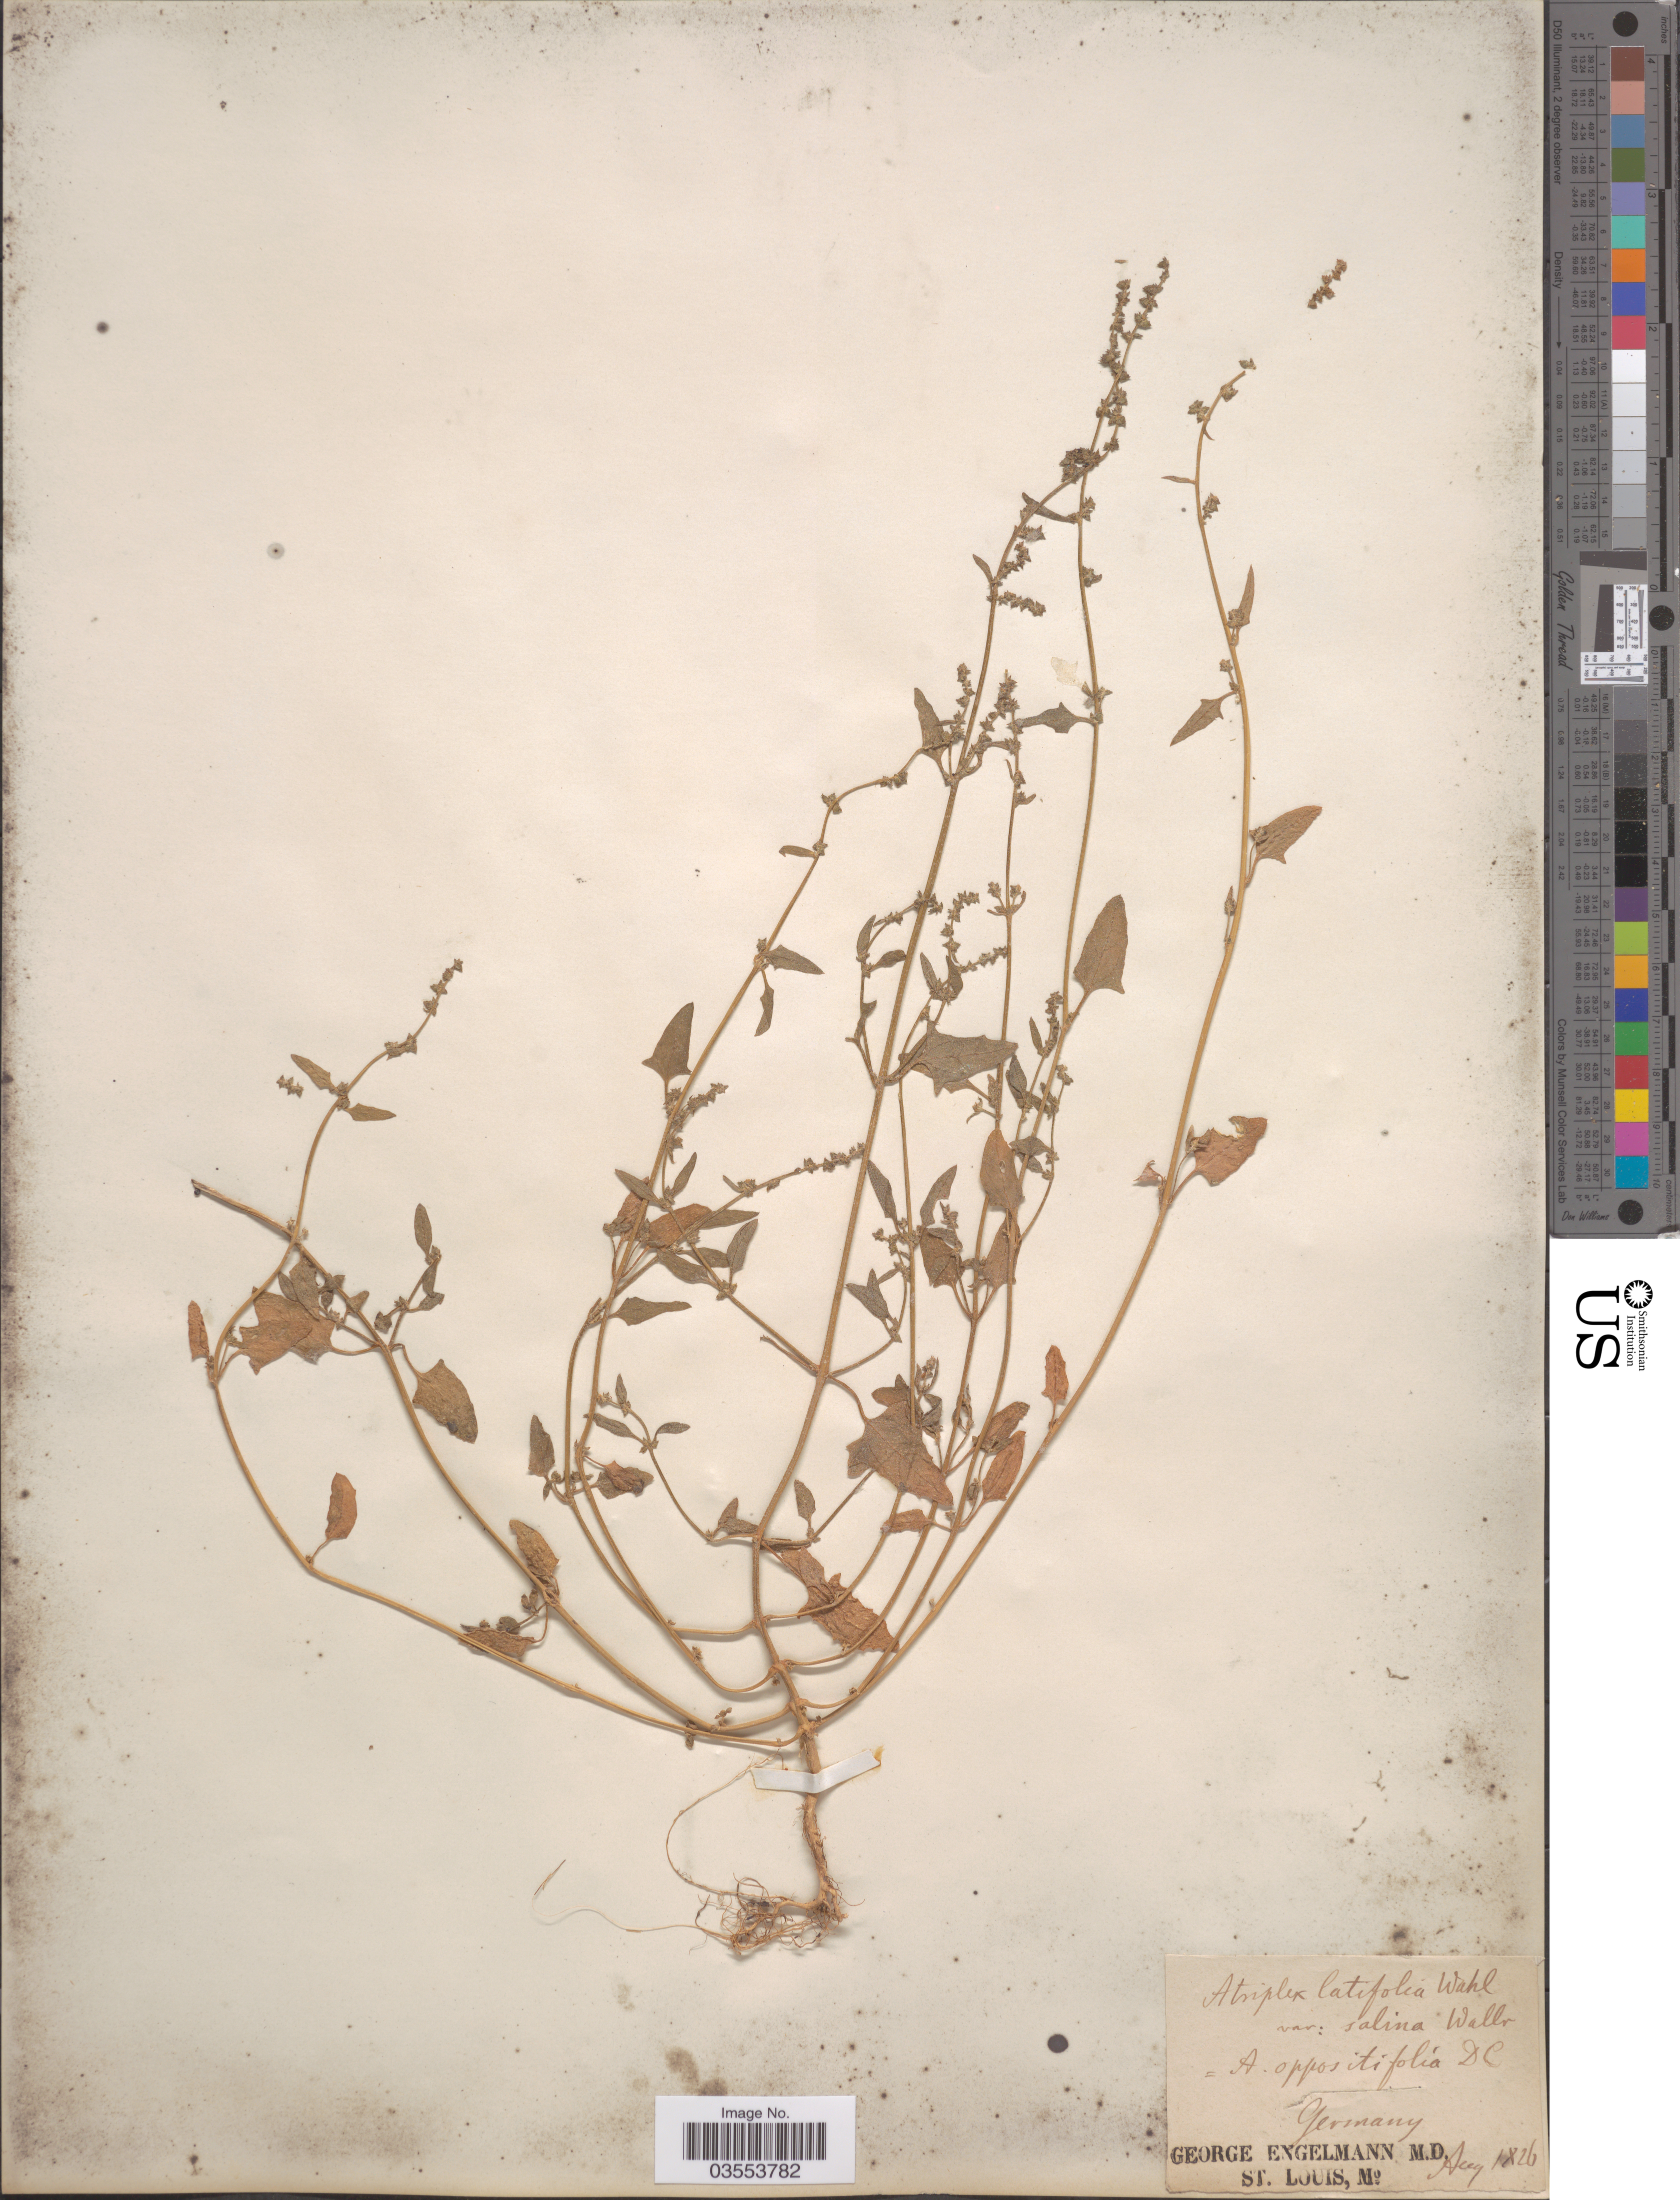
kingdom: Plantae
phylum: Tracheophyta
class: Magnoliopsida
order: Caryophyllales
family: Amaranthaceae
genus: Atriplex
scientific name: Atriplex latifolia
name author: Wahlenb.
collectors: G. Engelmann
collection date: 1826-08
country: Germany